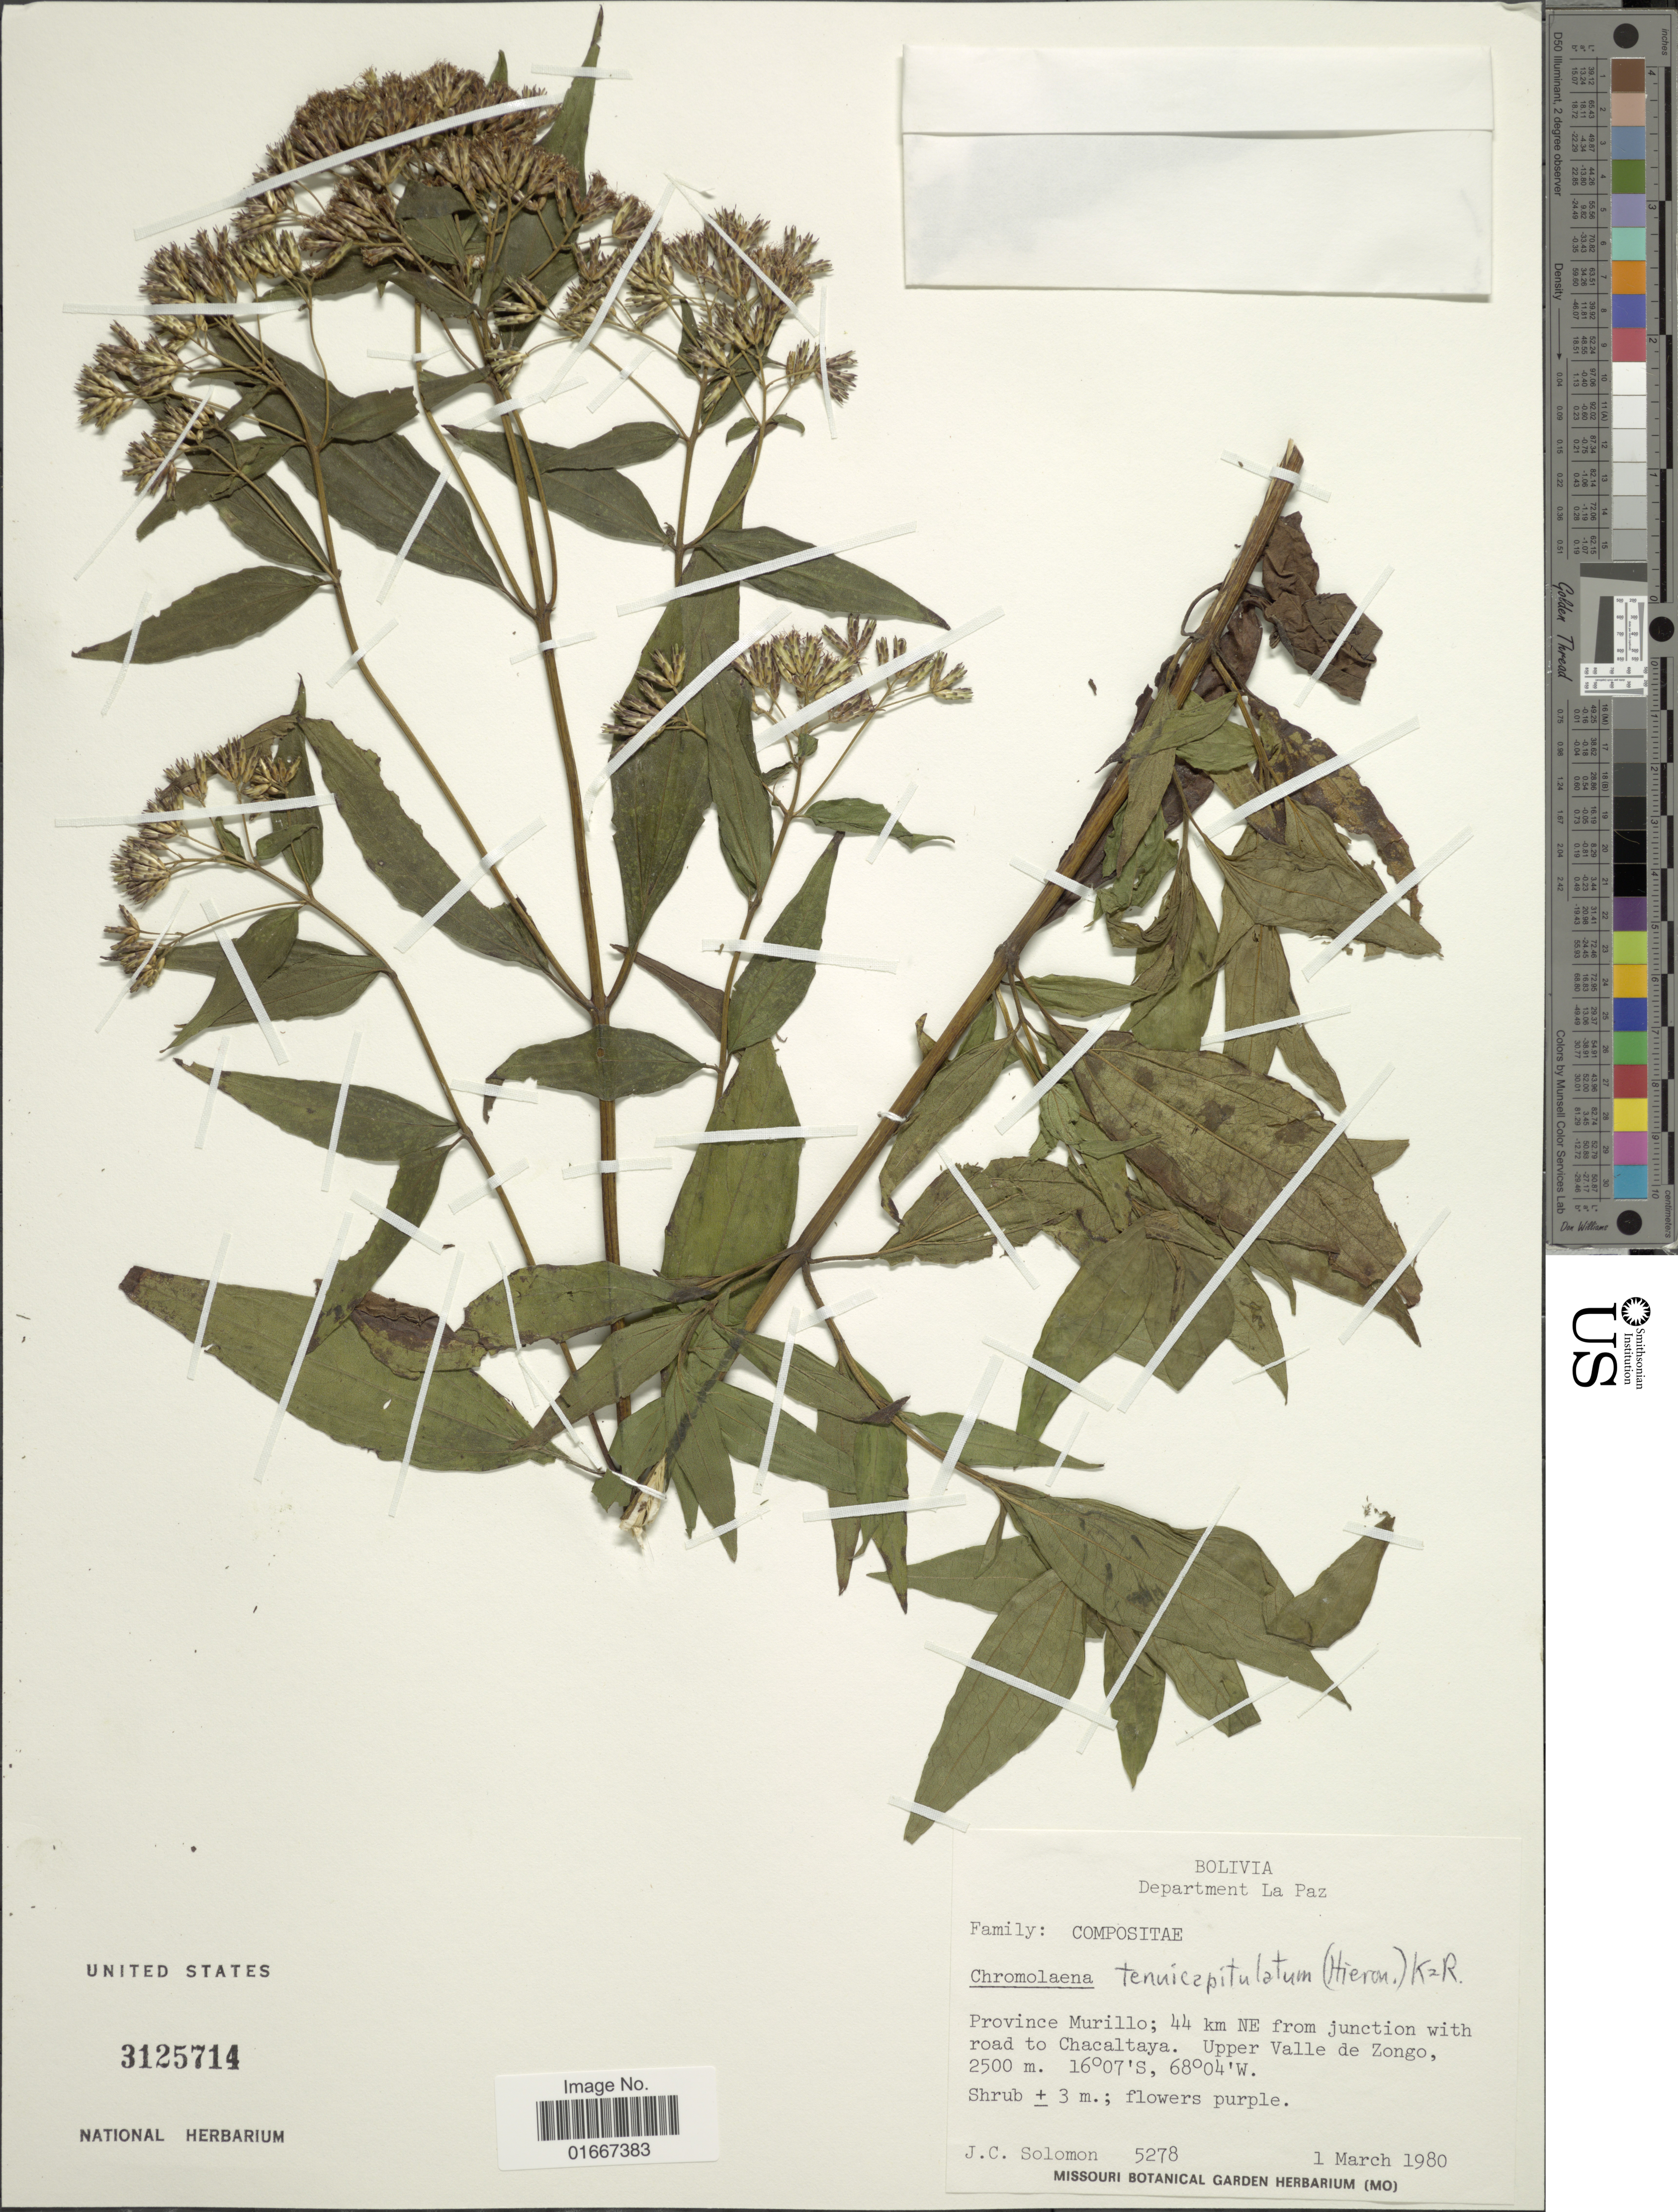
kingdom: Plantae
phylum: Tracheophyta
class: Magnoliopsida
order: Asterales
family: Asteraceae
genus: Chromolaena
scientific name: Chromolaena tenuicapitulata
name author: (Hieron.) R.M. King & H. Rob.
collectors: J. C. Solomon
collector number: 5278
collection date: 1980-03-01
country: Bolivia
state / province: La Paz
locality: Province Murillo; 44 km NE from junction with road to Chacaltaya. Upper Valle de Zongo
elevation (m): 2500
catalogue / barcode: US 3125714